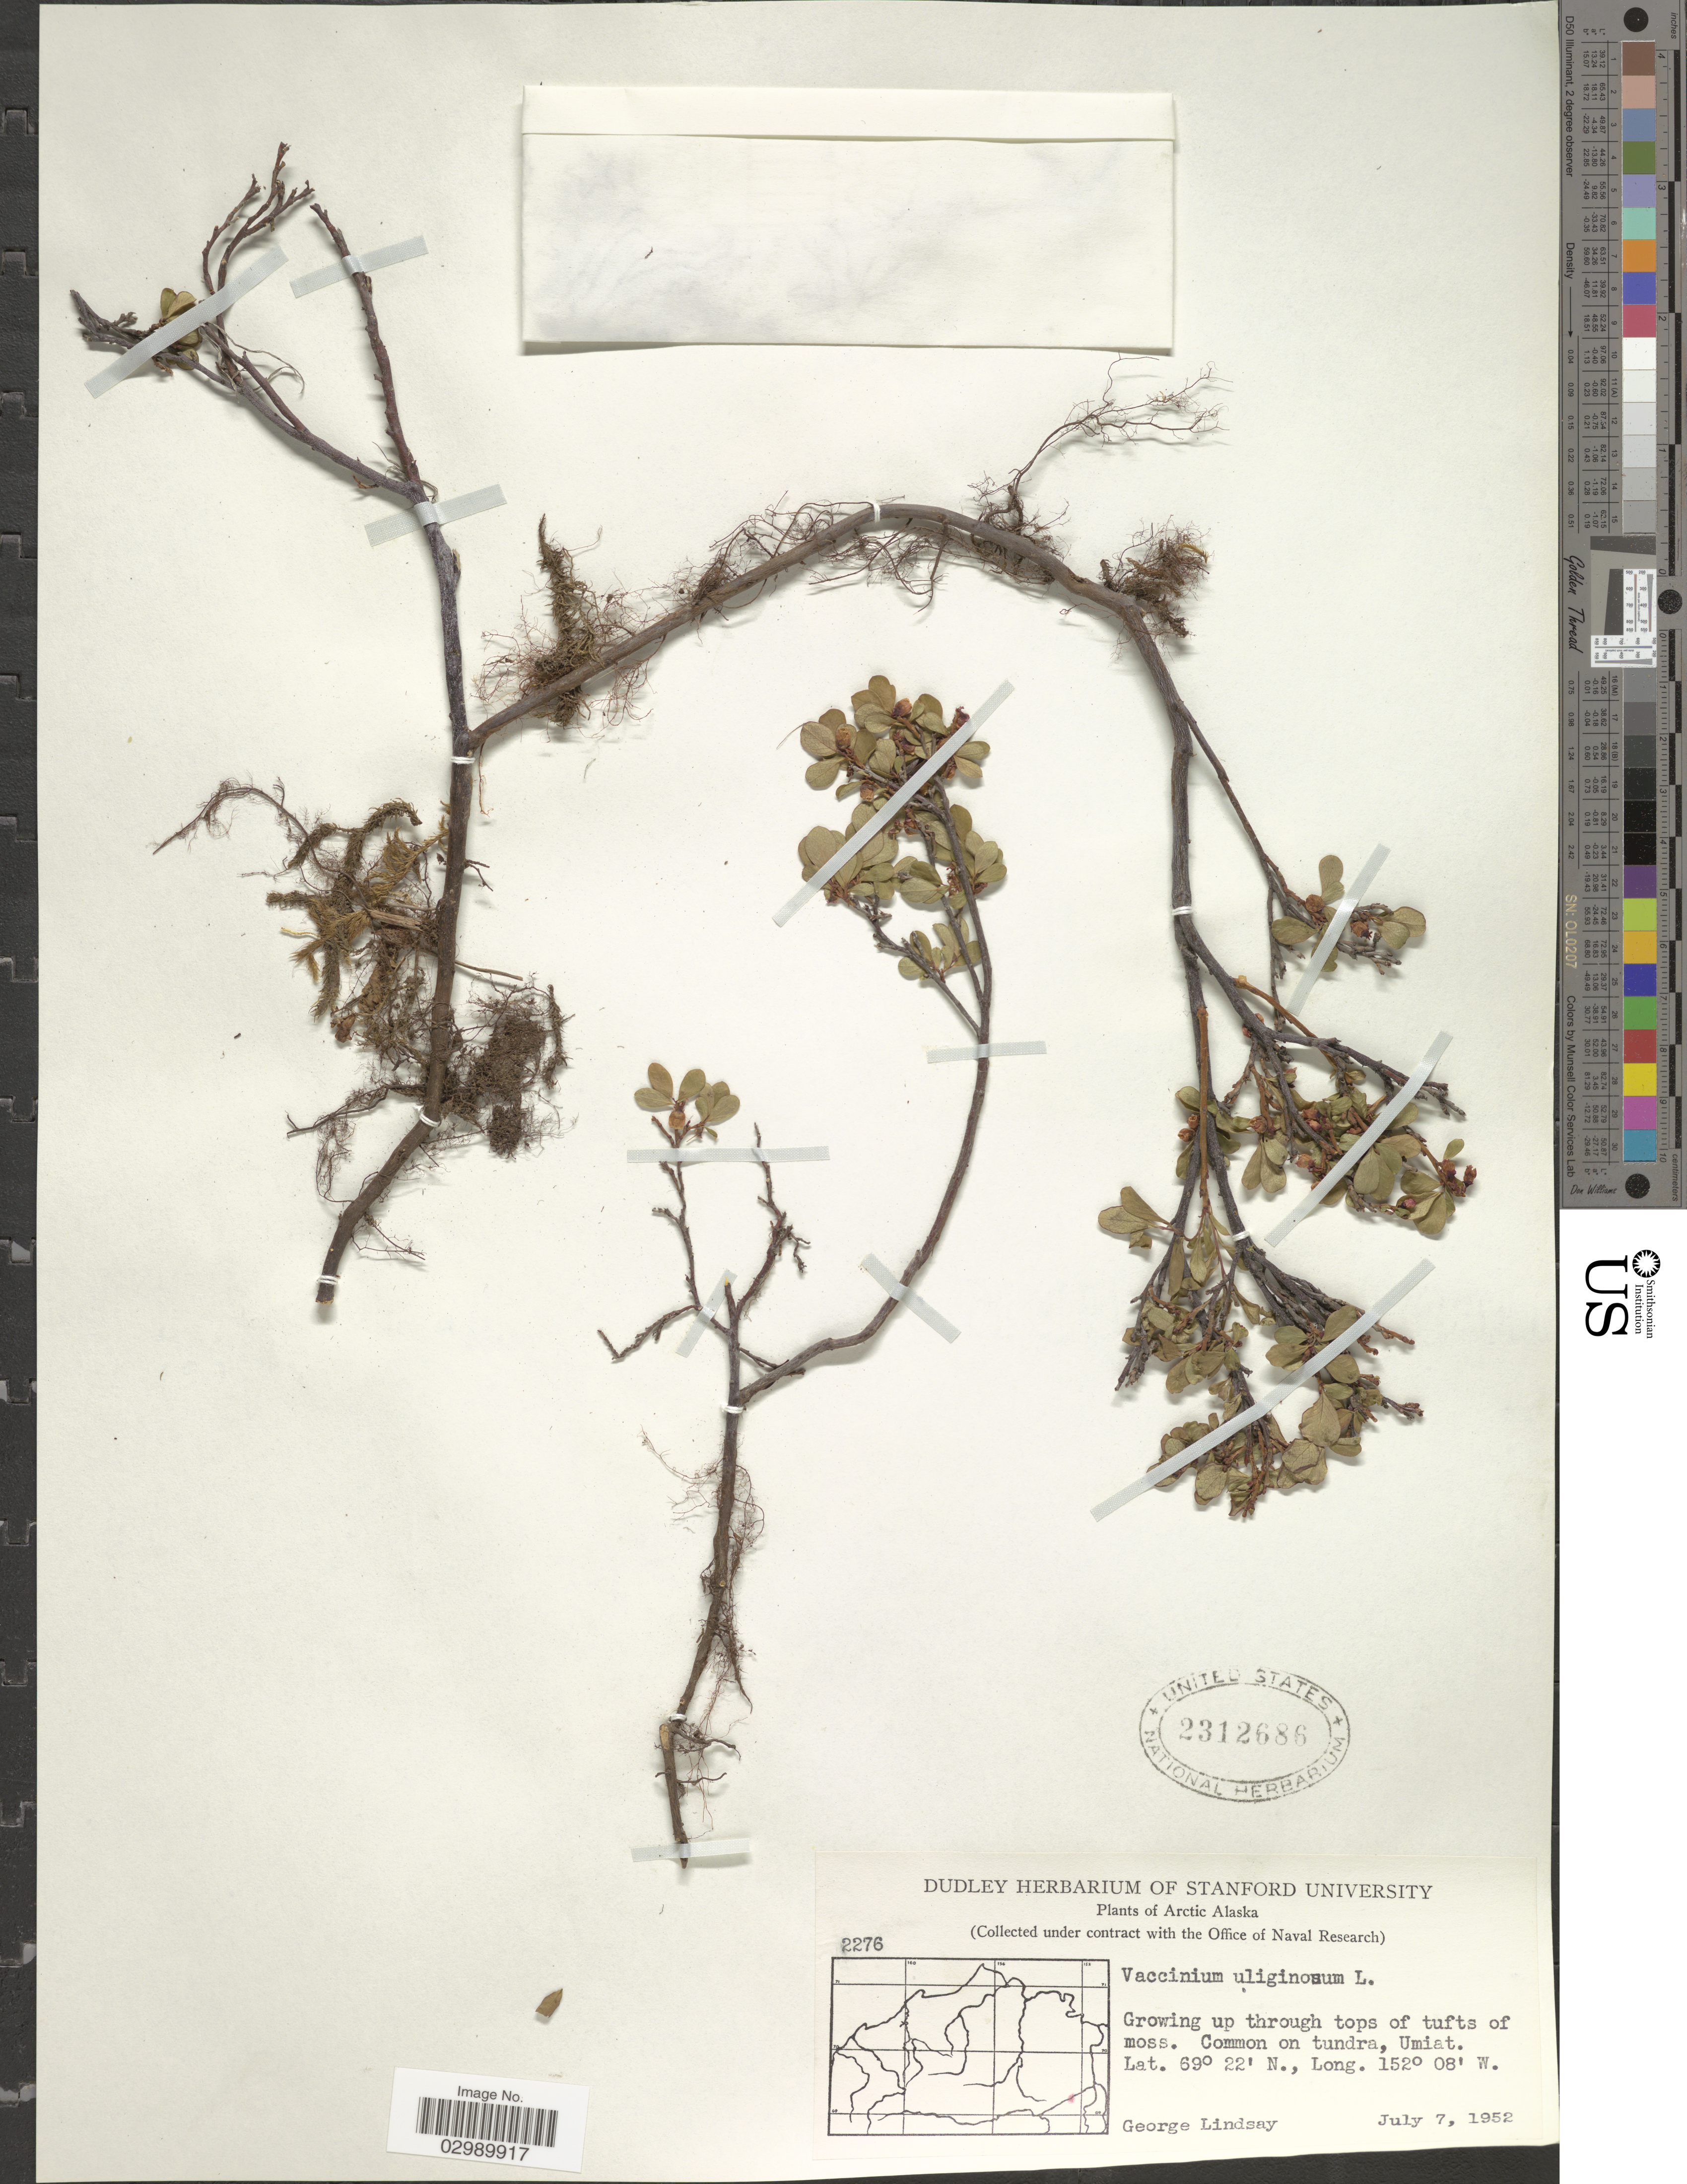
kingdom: Plantae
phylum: Tracheophyta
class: Magnoliopsida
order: Ericales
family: Ericaceae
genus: Vaccinium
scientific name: Vaccinium uliginosum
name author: L.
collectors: G. Lindsay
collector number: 2276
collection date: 1952-07-07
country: United States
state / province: Alaska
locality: Arctic Alaska, Common on tundra, Umiat.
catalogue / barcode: US 2312686